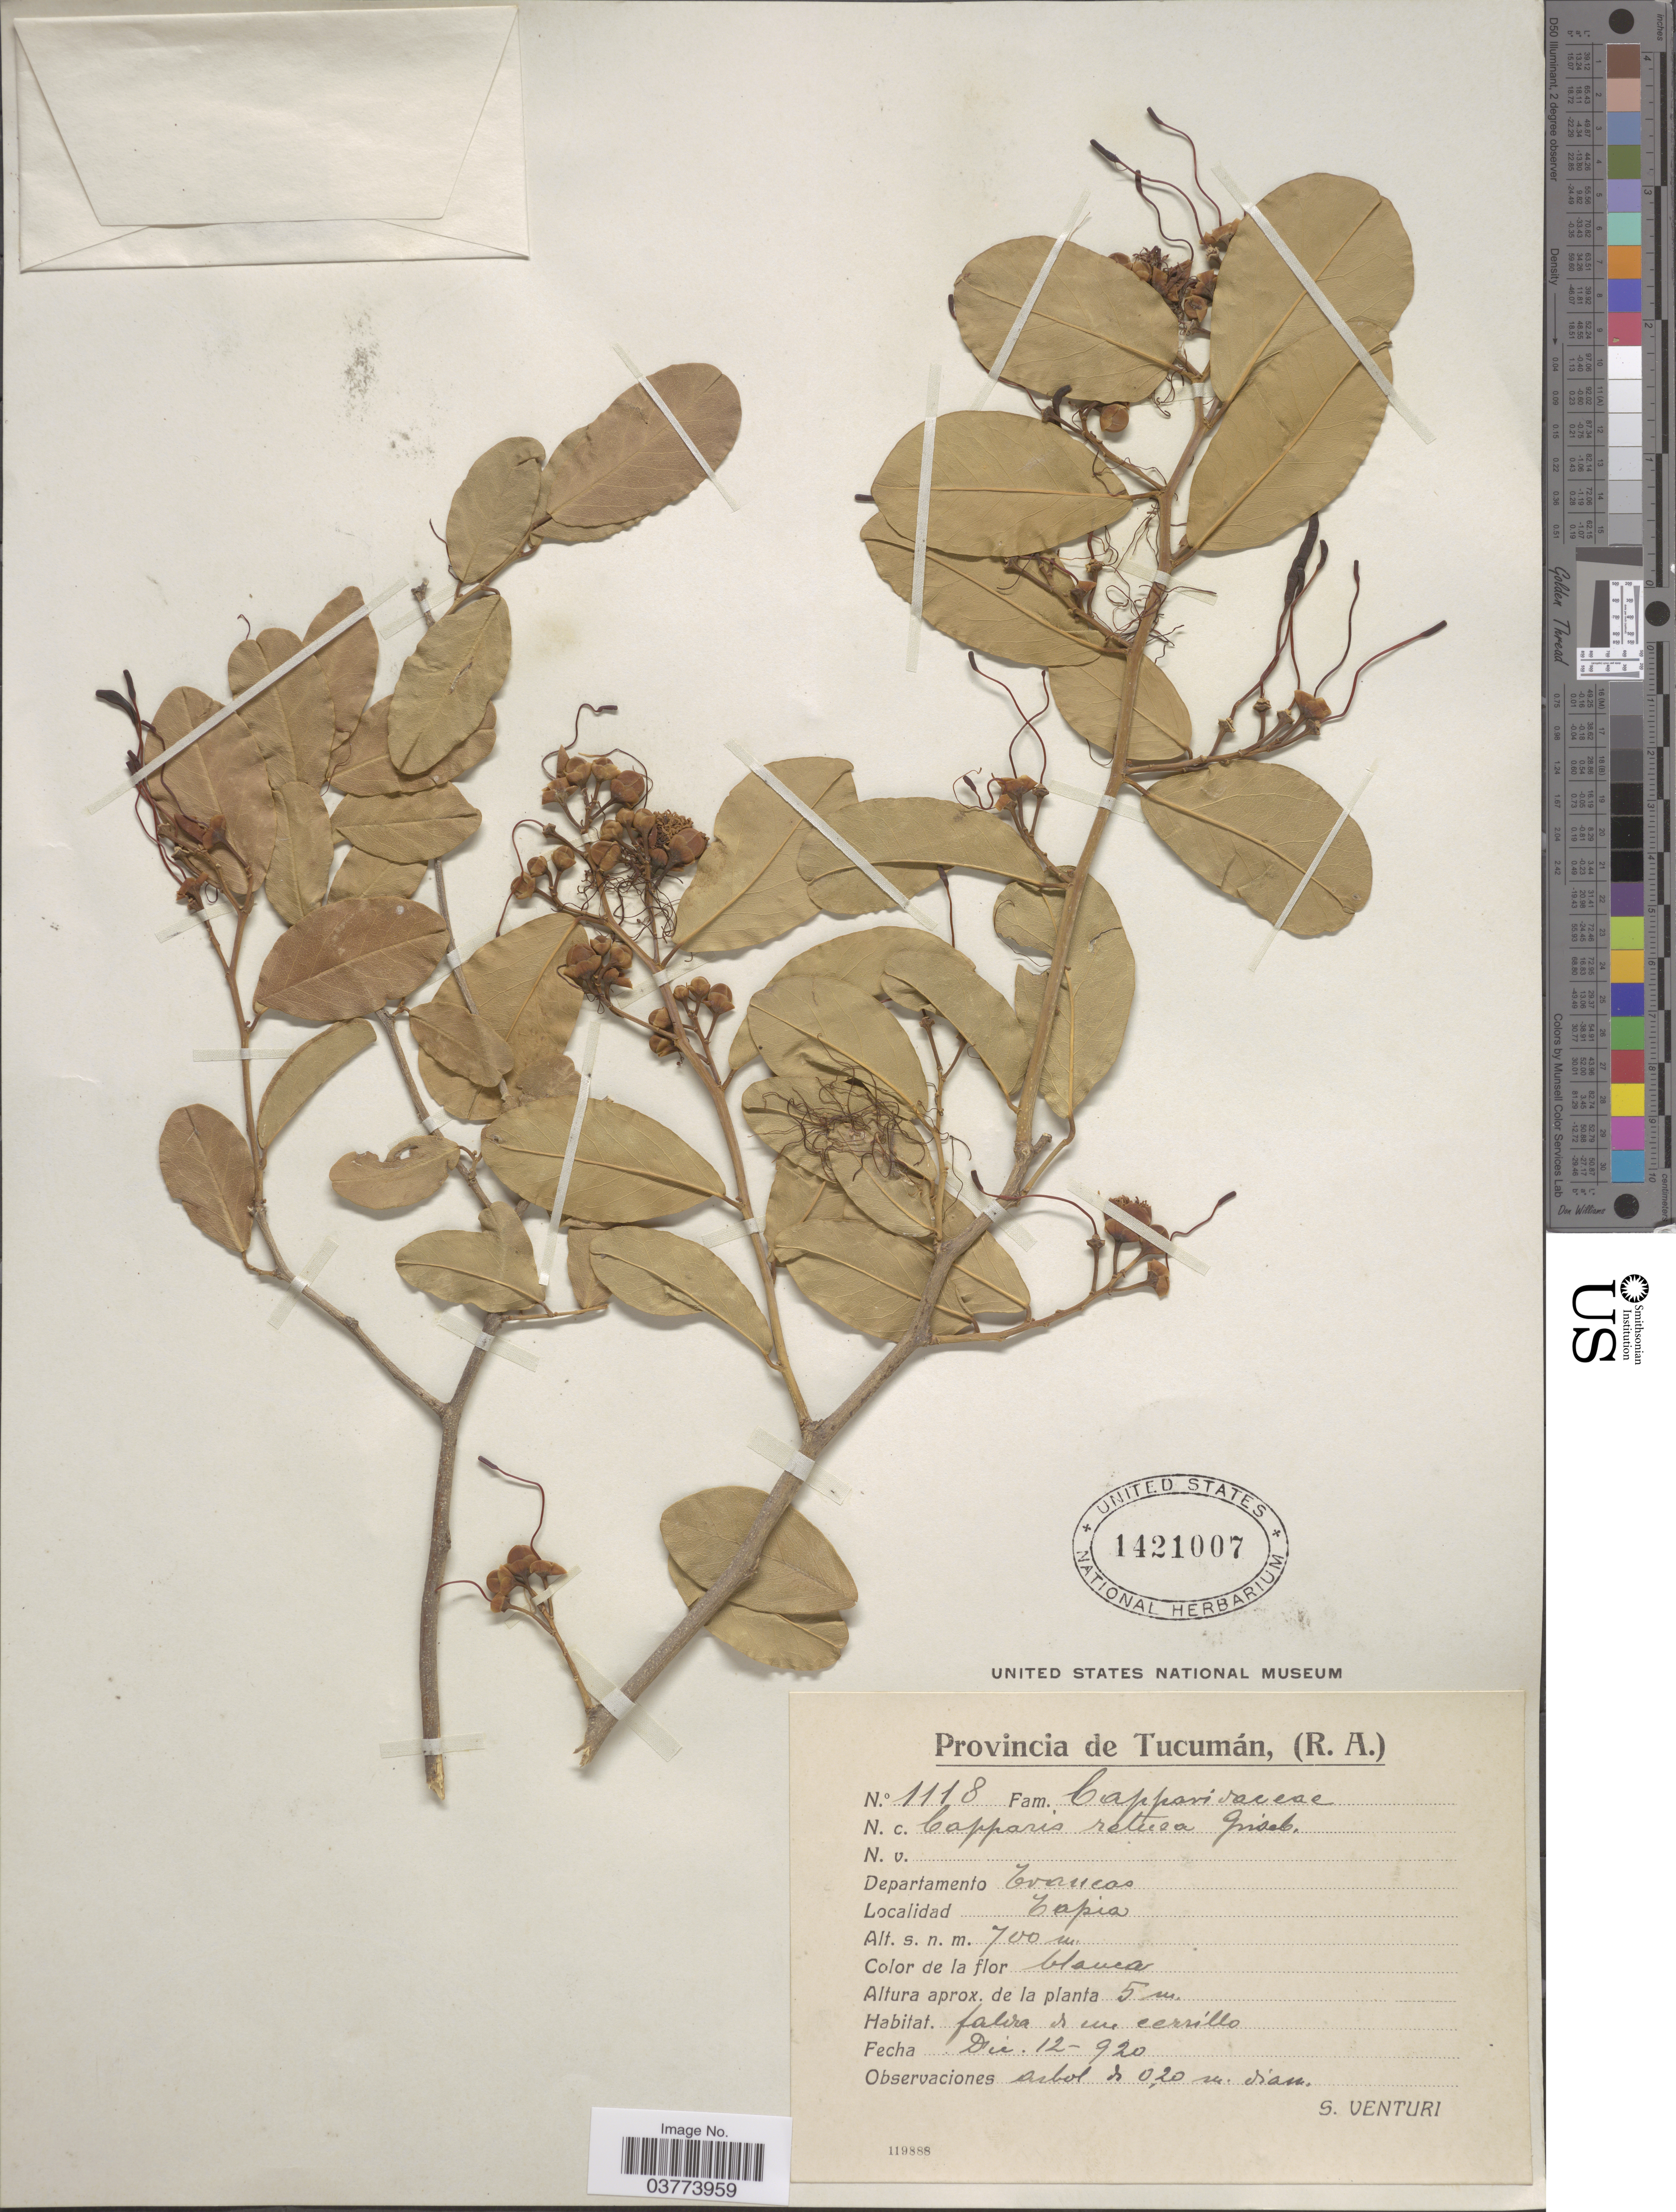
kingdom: Plantae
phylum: Tracheophyta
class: Magnoliopsida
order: Brassicales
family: Capparaceae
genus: Cynophalla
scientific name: Cynophalla retusa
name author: (Griseb.) Cornejo & Iltis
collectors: S. Venturi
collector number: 1118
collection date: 1920-12-12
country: Argentina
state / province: Tucuman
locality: Departamento Trancas. Tapia.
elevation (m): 700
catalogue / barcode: US 1421007